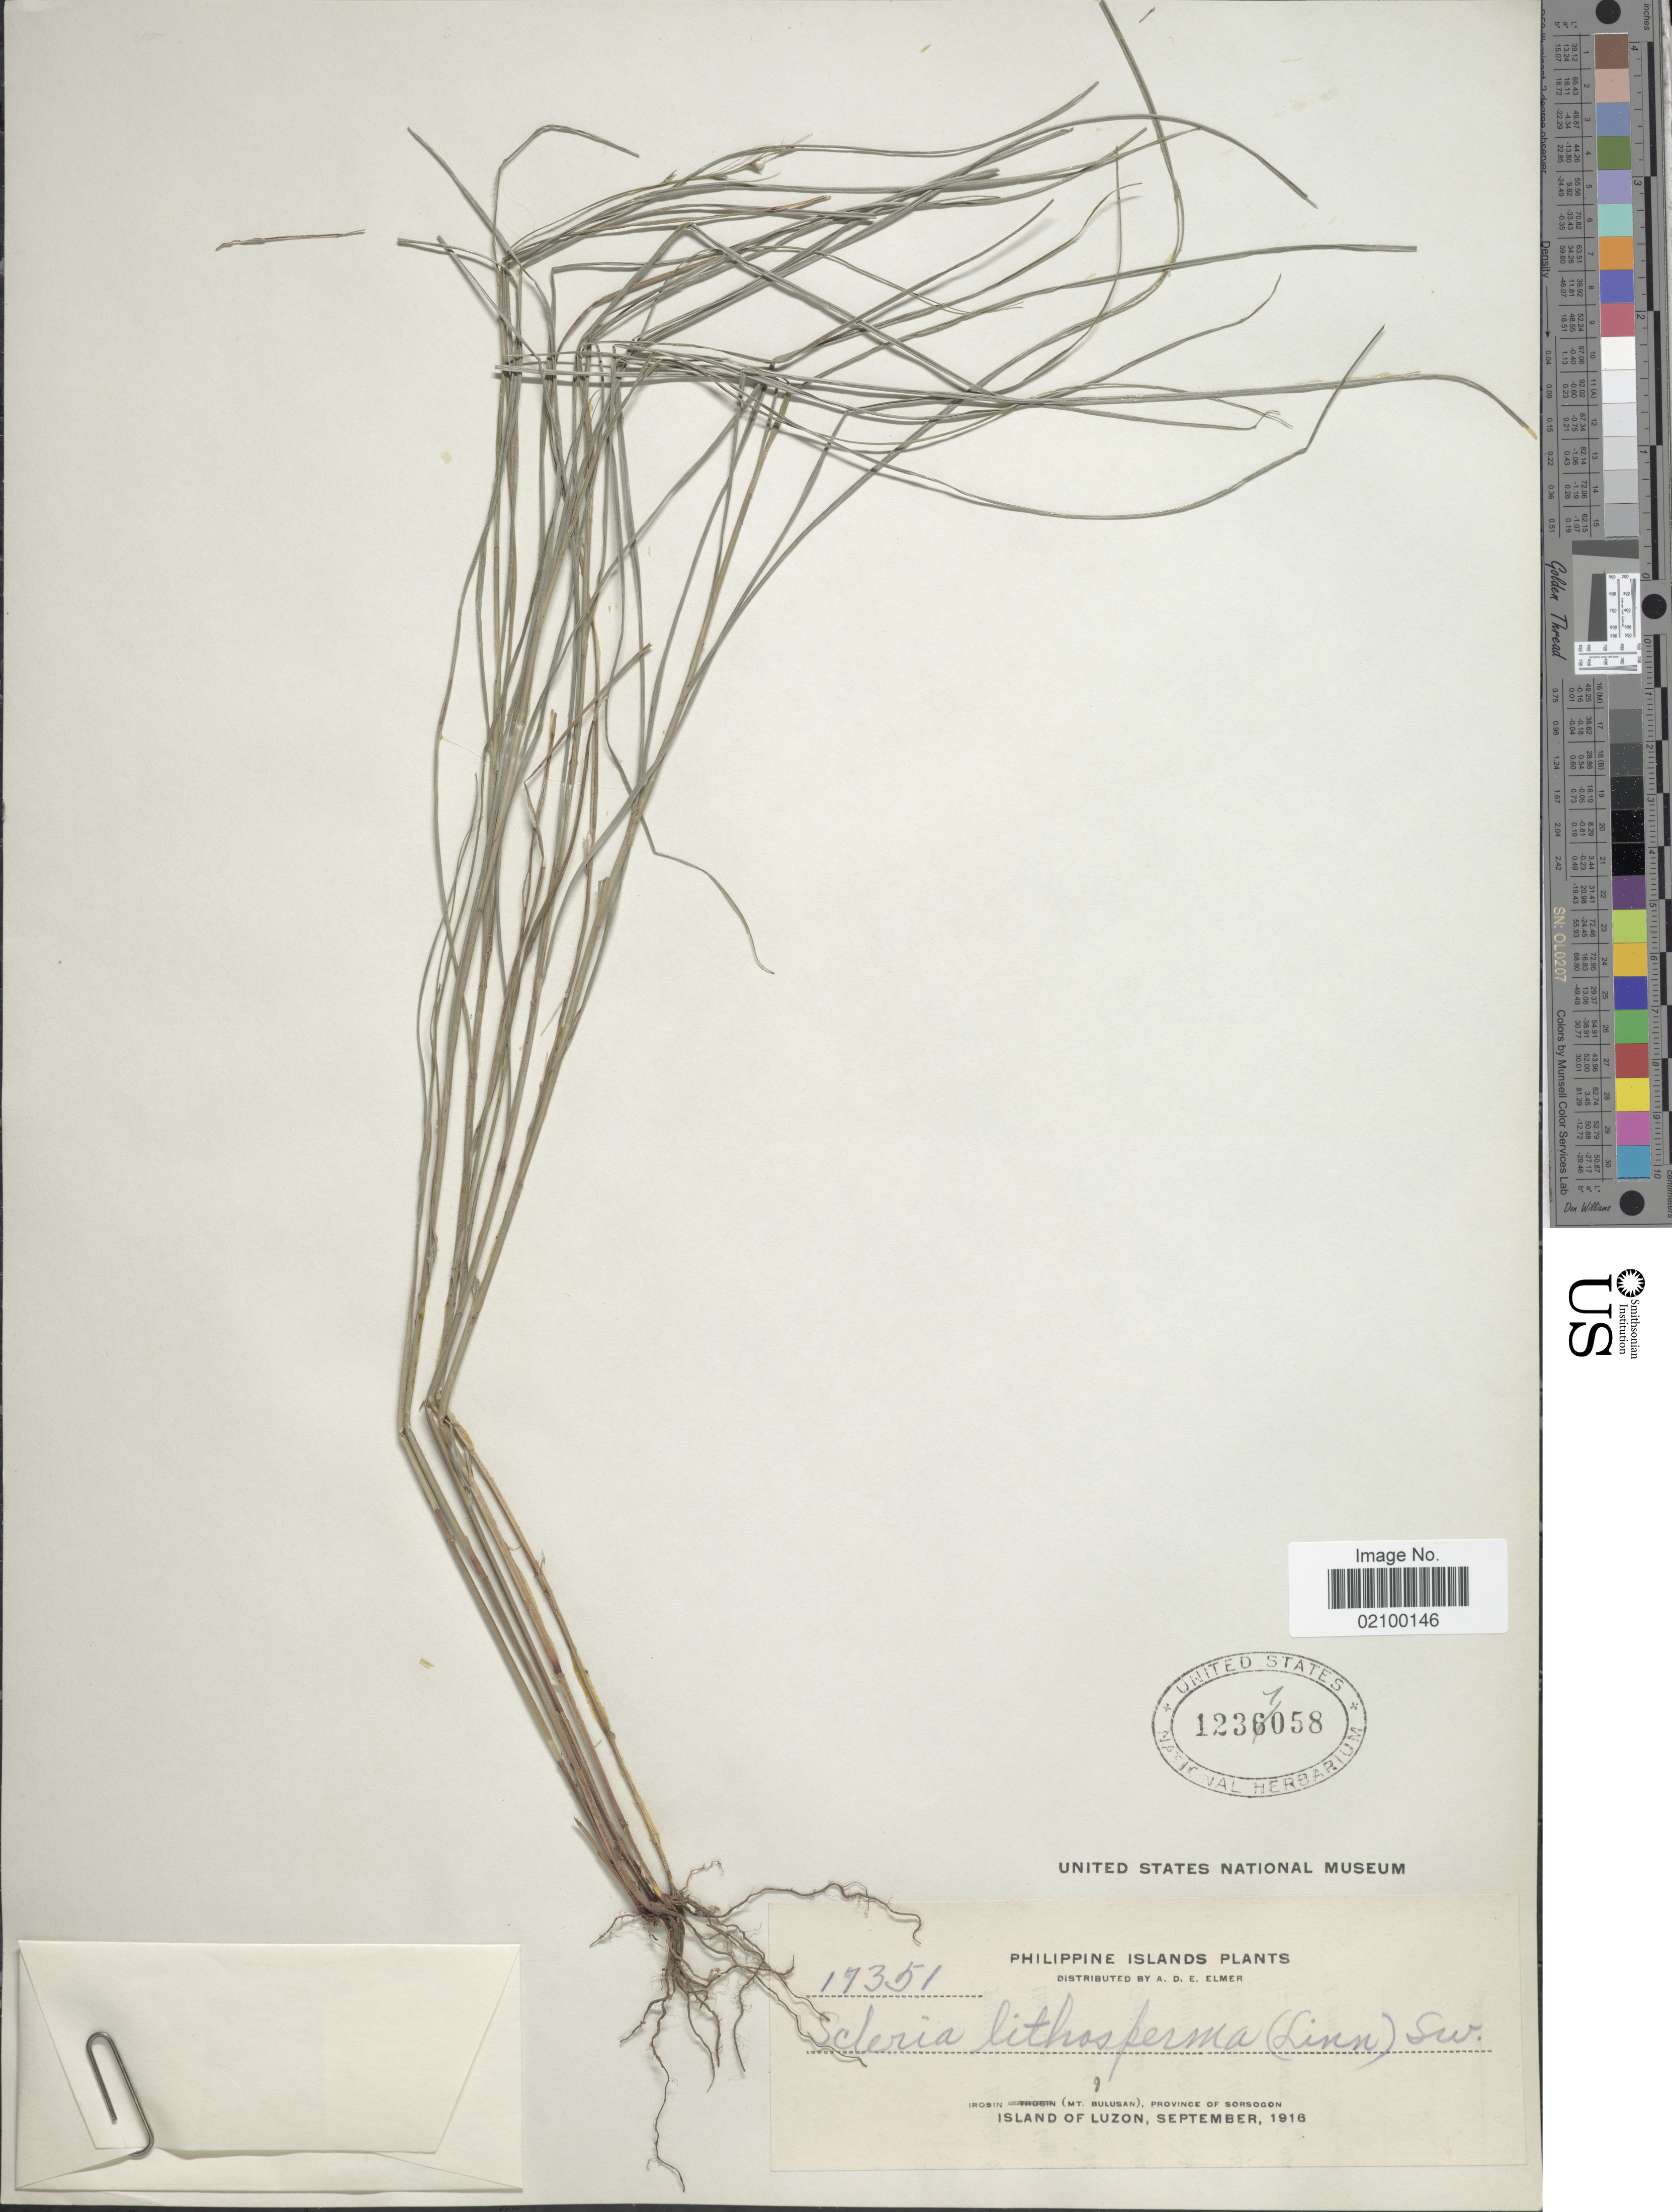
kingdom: Plantae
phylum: Tracheophyta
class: Liliopsida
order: Poales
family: Cyperaceae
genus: Scleria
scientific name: Scleria lithosperma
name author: (L.) Sw.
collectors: A. D. E. Elmer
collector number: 17351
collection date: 1916-09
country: Philippines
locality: Irosin (Mt. Bulusan), Province of Sorsogon. Island of Luzon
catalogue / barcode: US 1237058